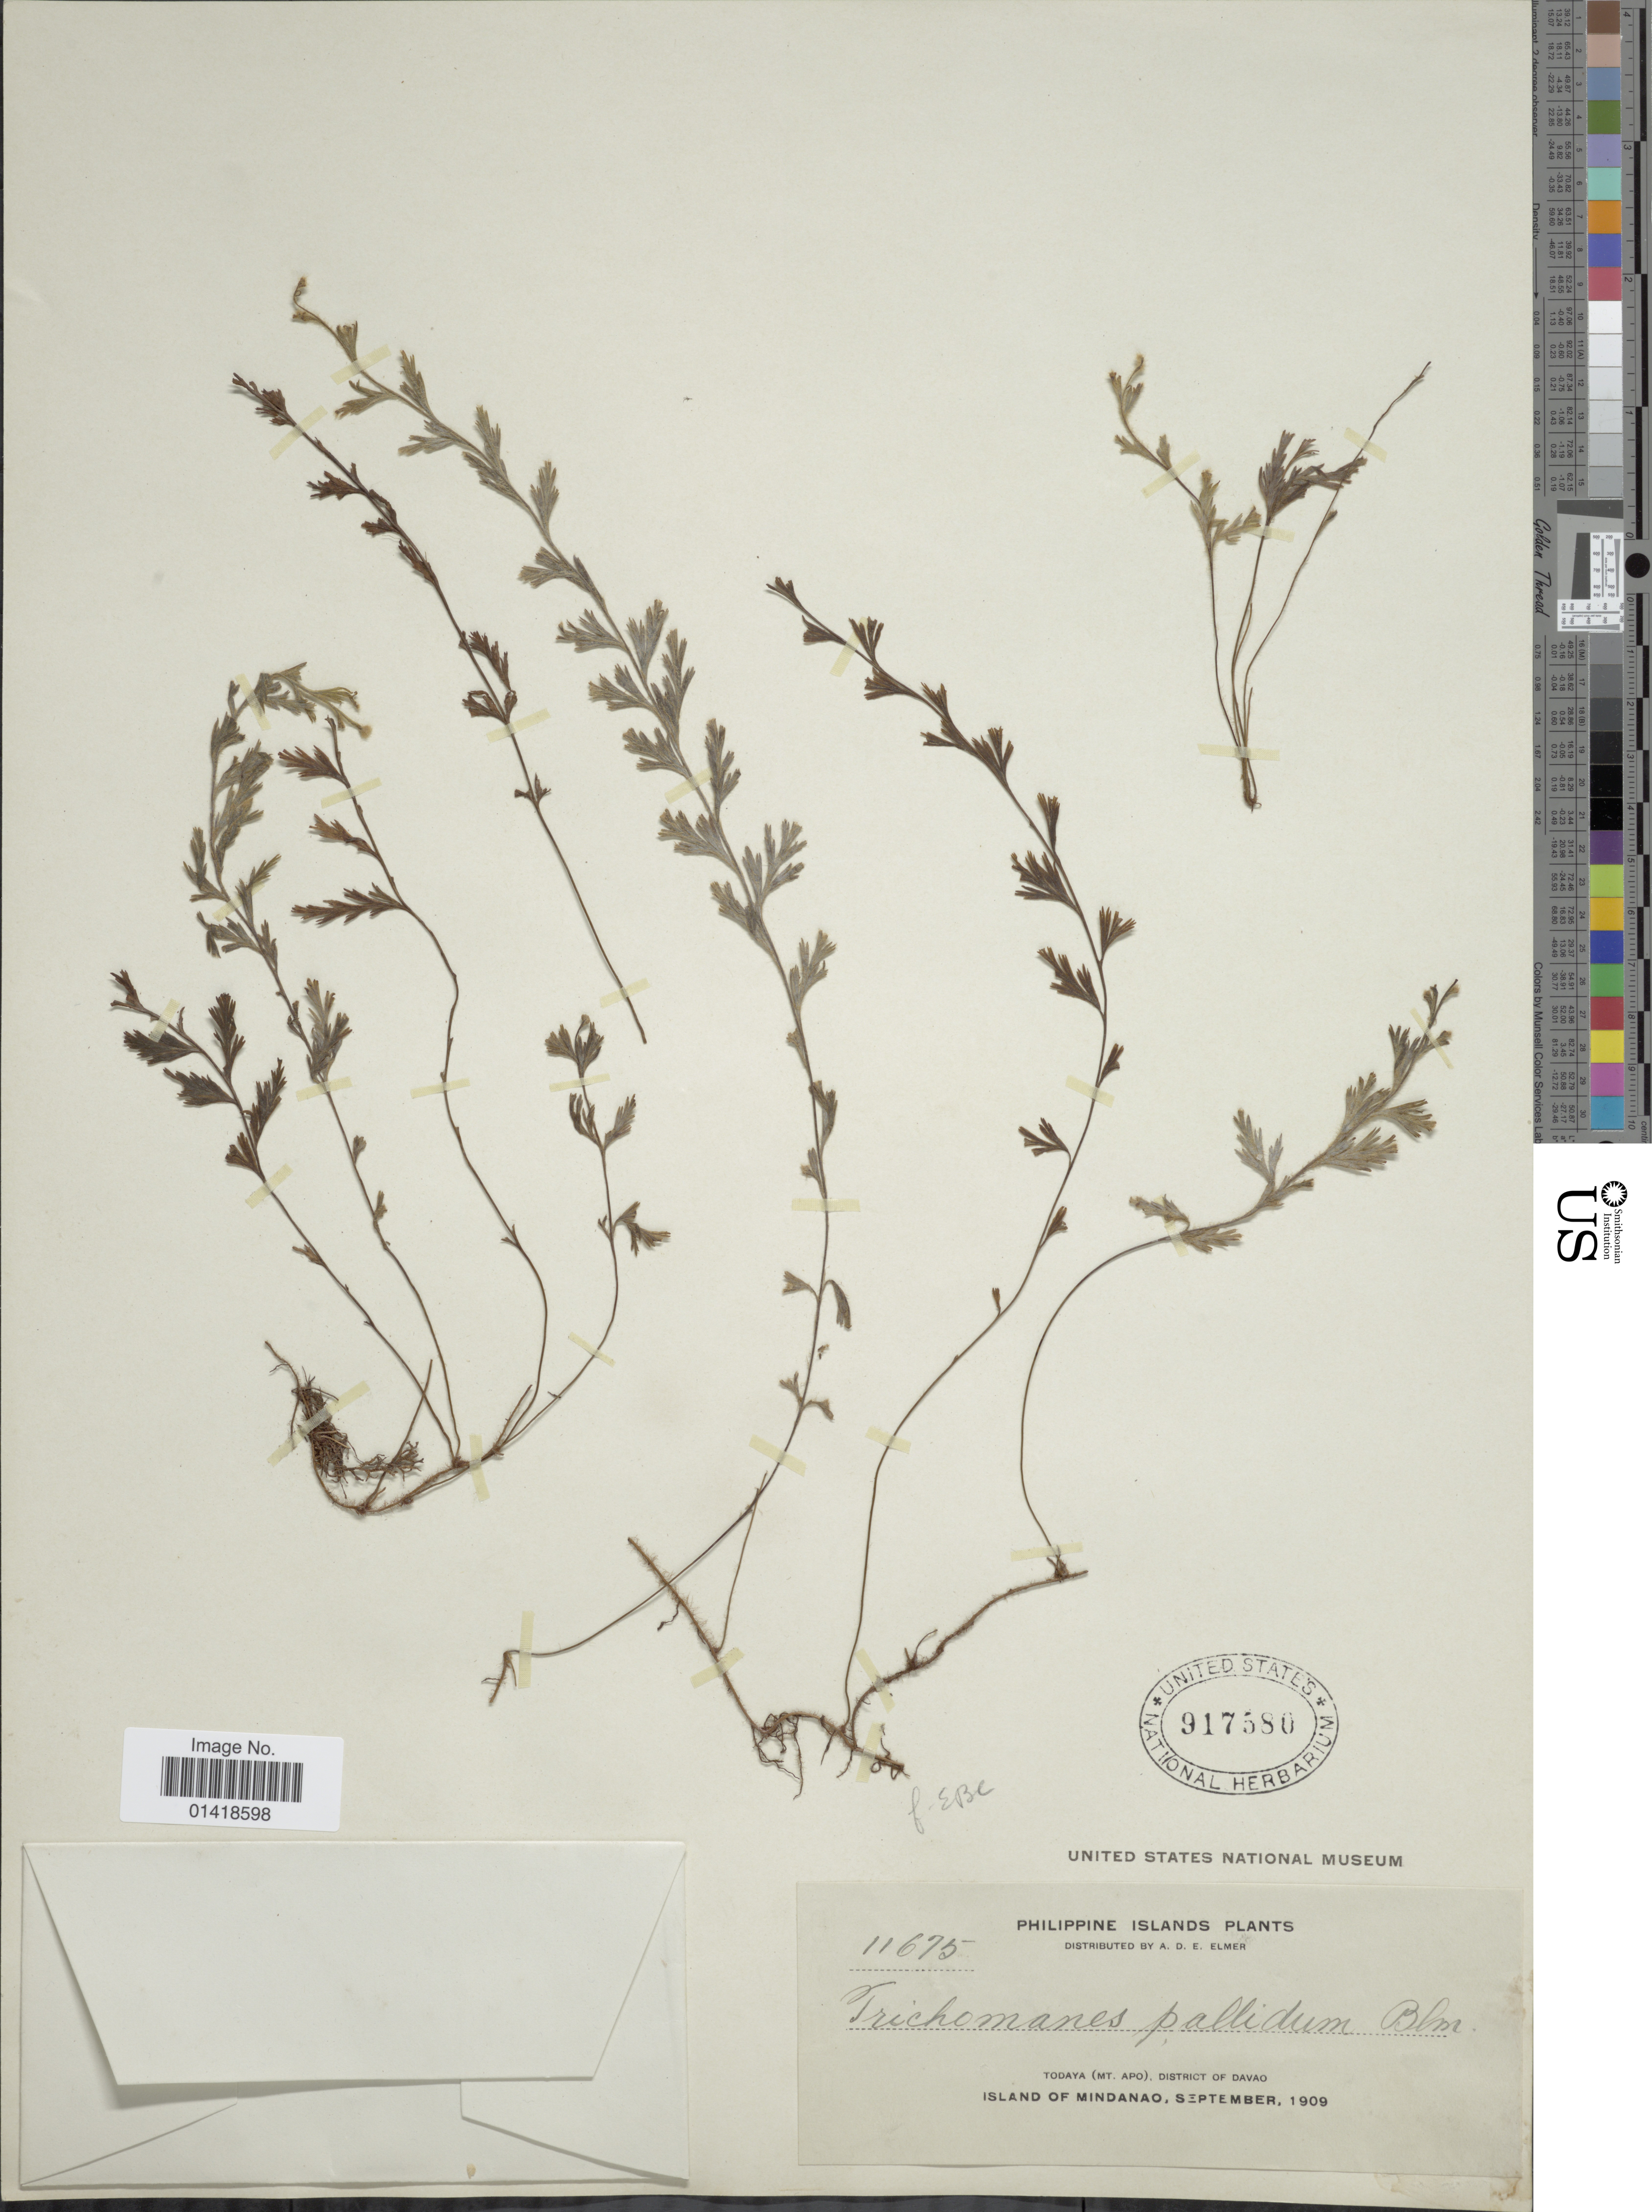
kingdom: Plantae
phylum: Tracheophyta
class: Polypodiopsida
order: Hymenophyllales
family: Hymenophyllaceae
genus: Hymenophyllum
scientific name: Hymenophyllum pallidum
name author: (Blume) Ebihara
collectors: A. D. E. Elmer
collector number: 11675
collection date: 1909-09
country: Philippines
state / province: Davao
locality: Philippine Islands. Todaya (Mt. Apo) District of Davao. Island of Mindanao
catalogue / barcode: US 917580